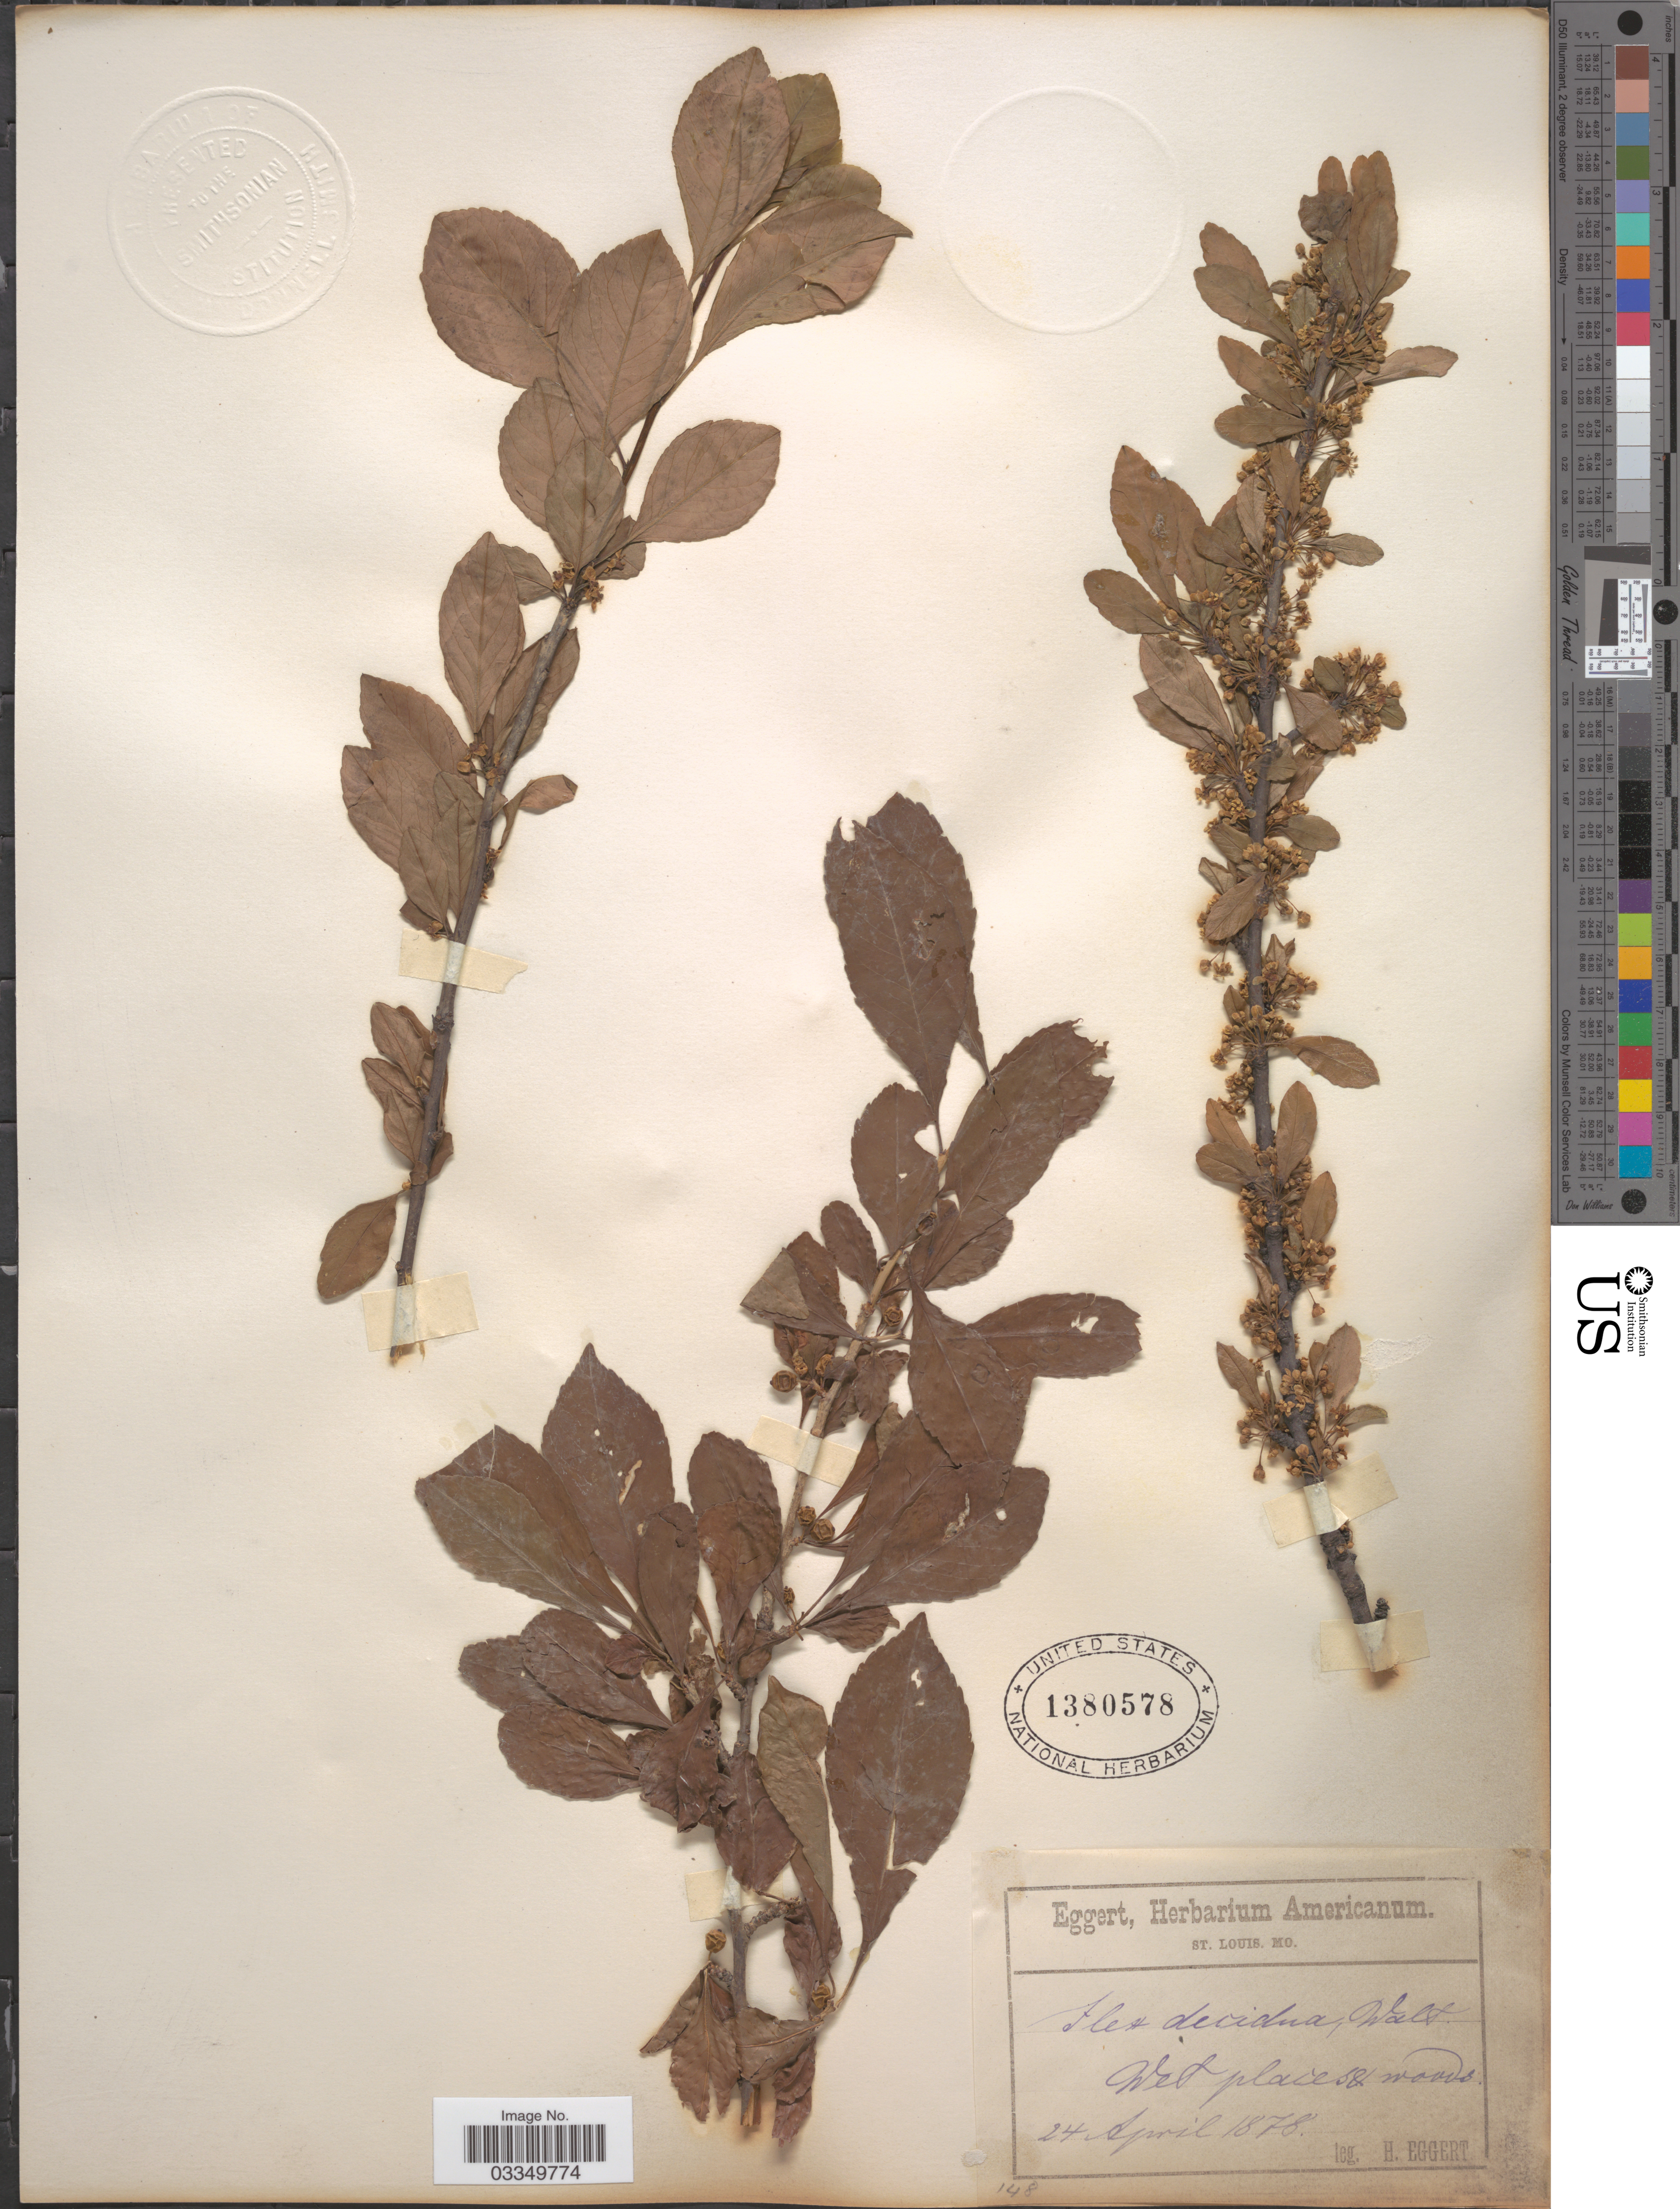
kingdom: Plantae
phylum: Tracheophyta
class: Magnoliopsida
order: Aquifoliales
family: Aquifoliaceae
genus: Ilex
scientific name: Ilex decidua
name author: Walter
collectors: H. Eggert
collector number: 148?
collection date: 1878-04-24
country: United States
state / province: Missouri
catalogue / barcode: US 1380578